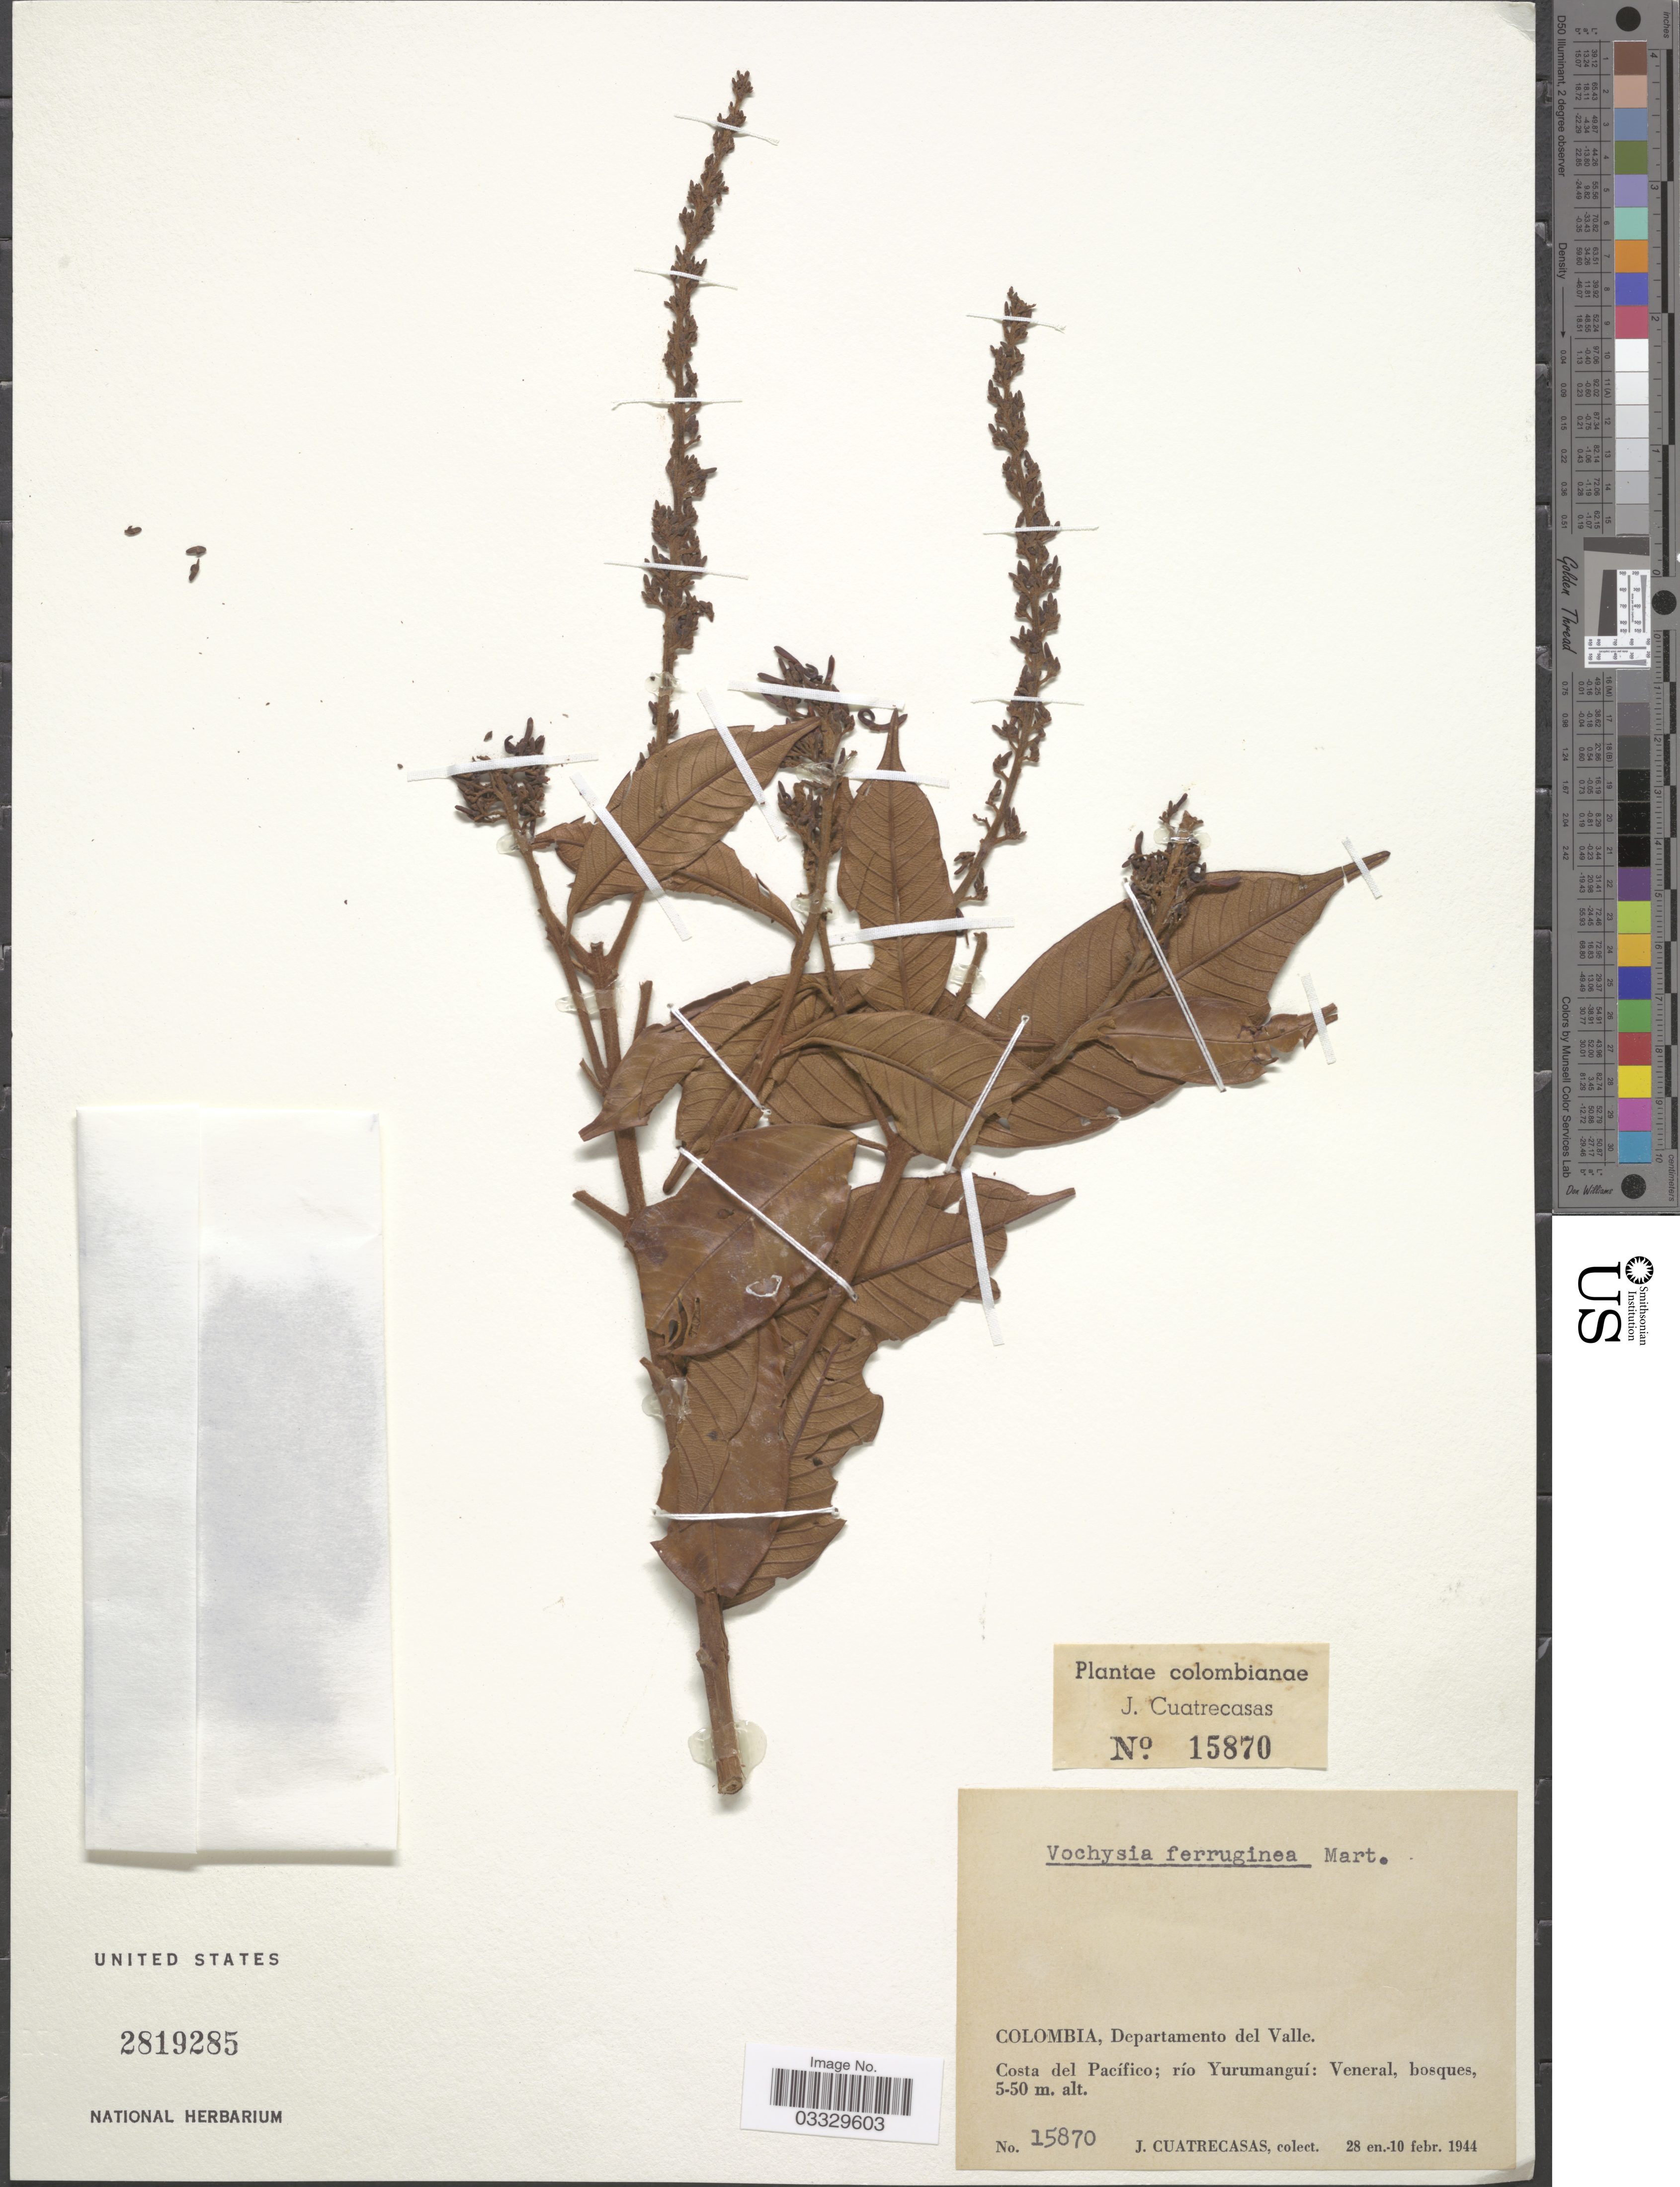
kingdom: Plantae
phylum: Tracheophyta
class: Magnoliopsida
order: Myrtales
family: Vochysiaceae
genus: Vochysia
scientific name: Vochysia ferruginea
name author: Mart.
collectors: J. Cuatrecasas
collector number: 15870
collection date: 1944-01-28/1944-02-10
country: Colombia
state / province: Valle del Cauca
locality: Departamento del Valle. Costa del Pacífico; río Yurumanguí: Veneral, bosques.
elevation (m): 5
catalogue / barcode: US 2819285